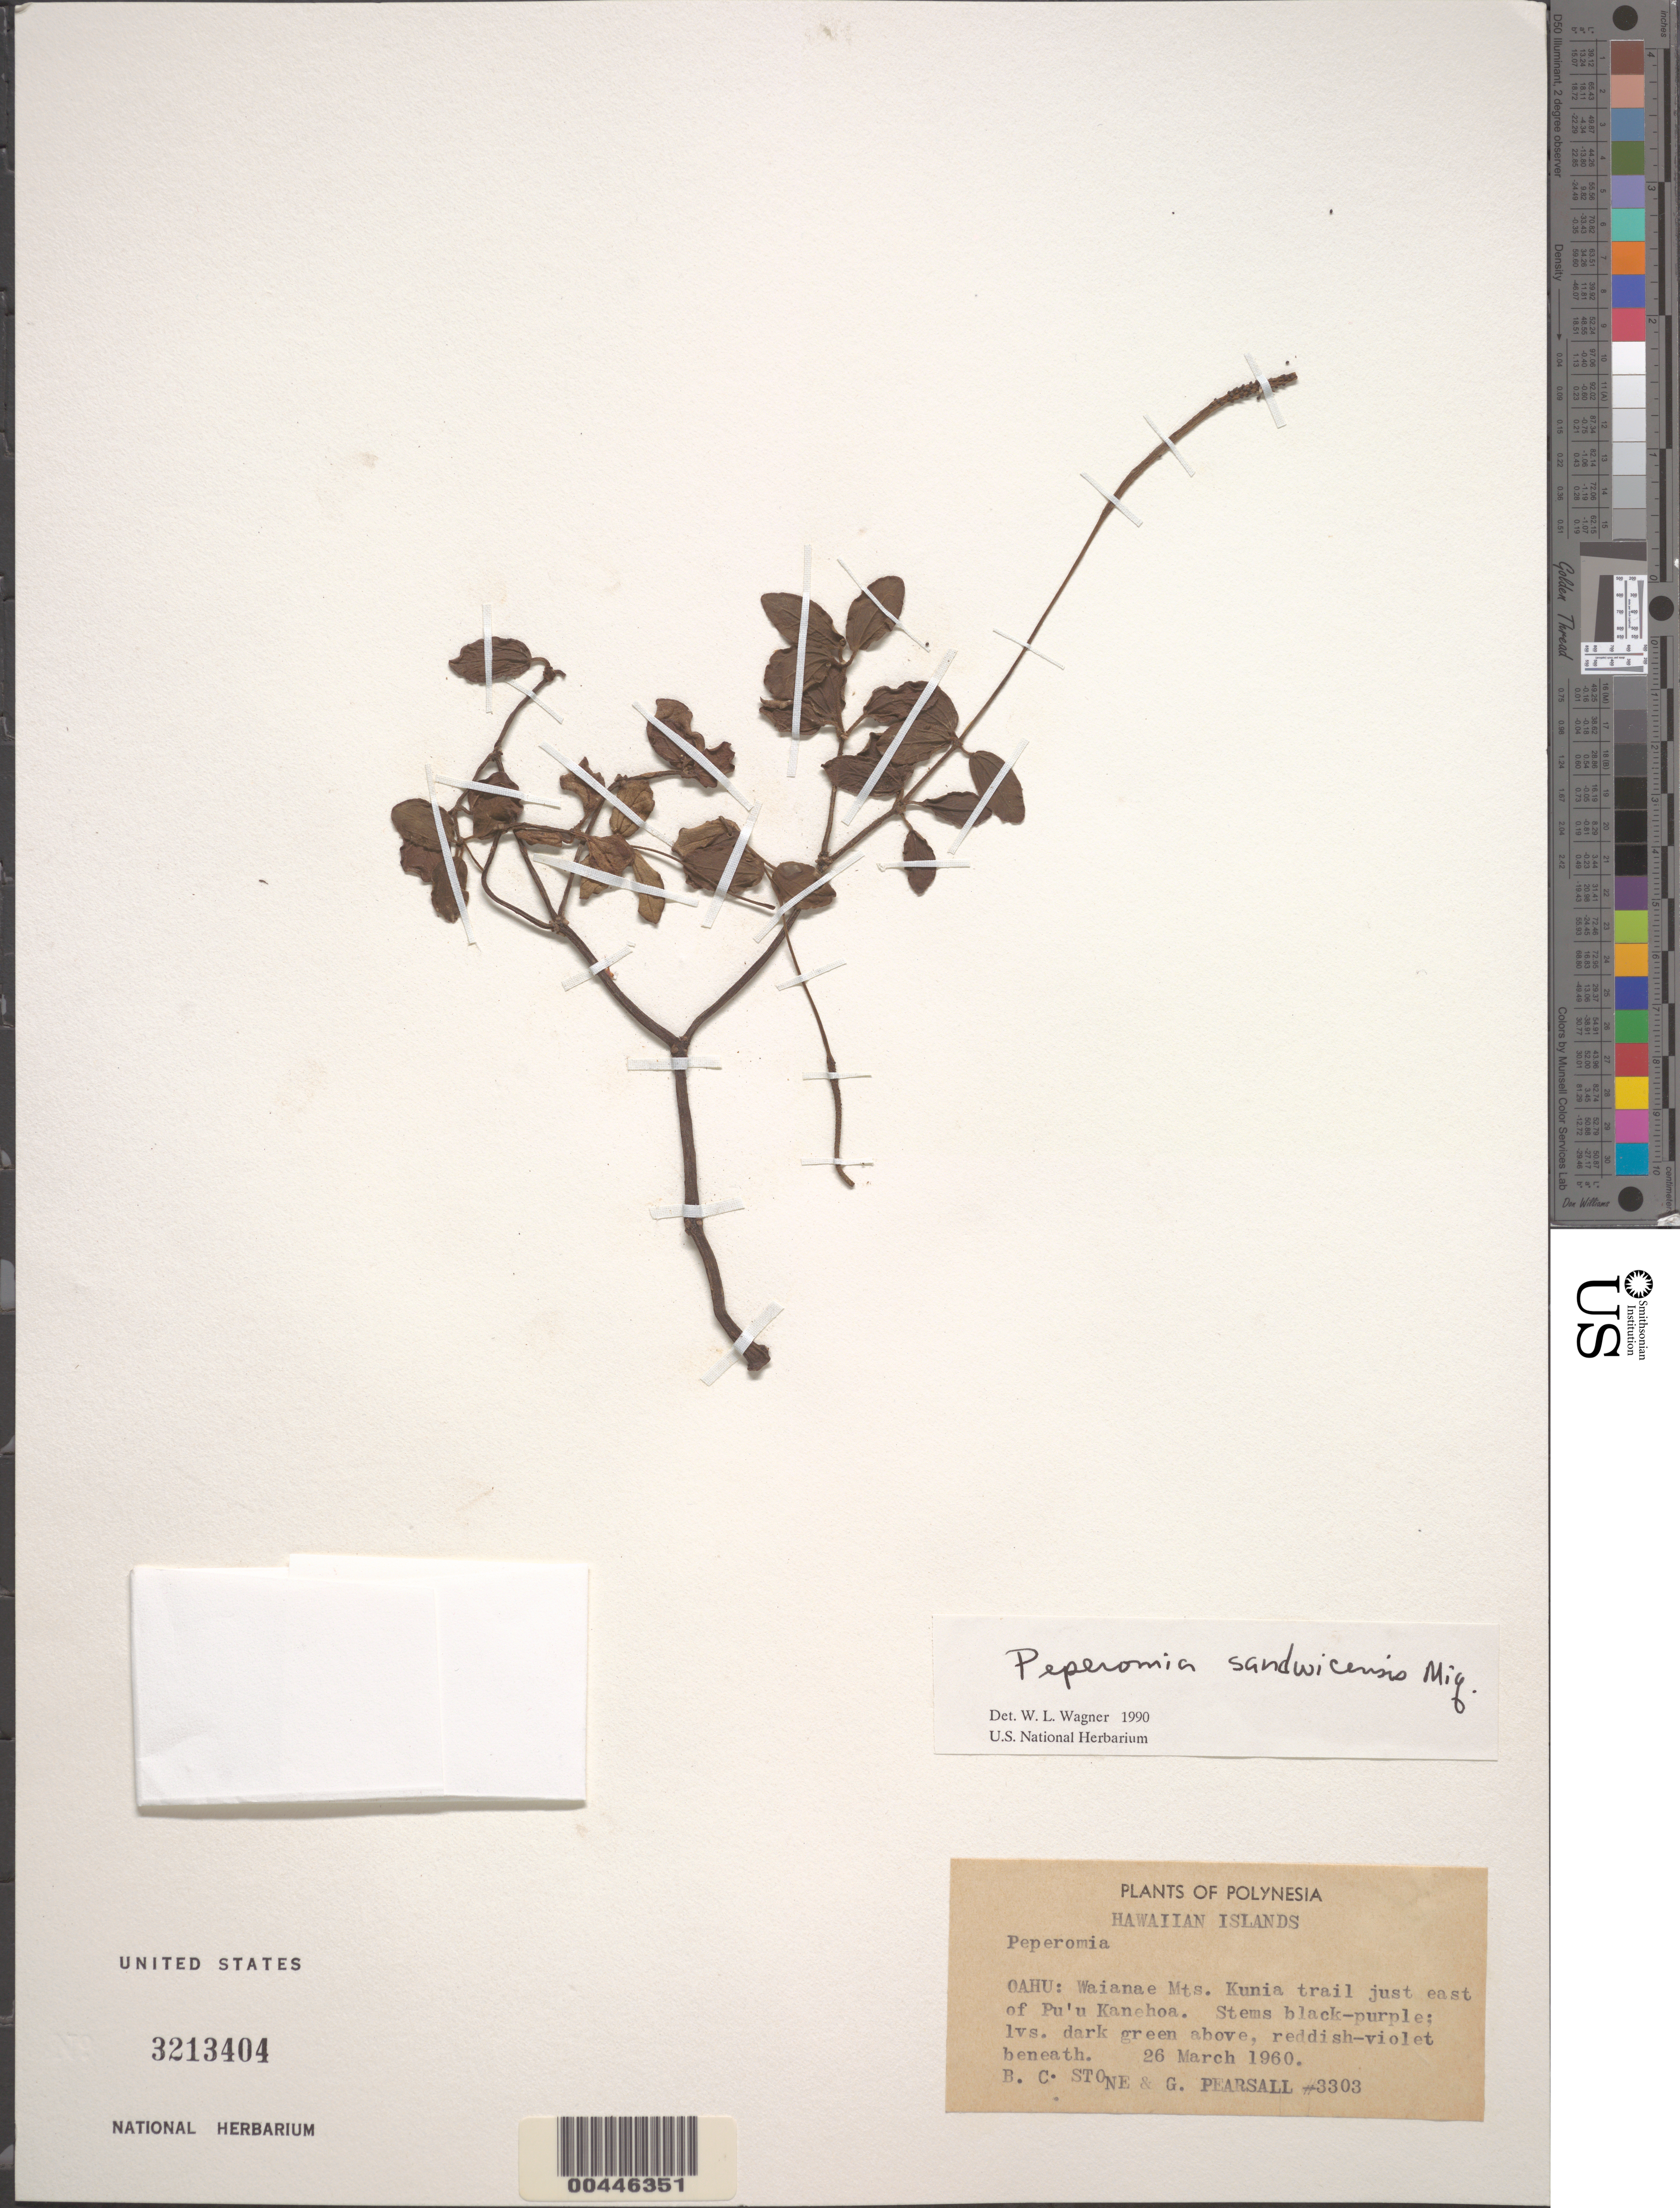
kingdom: Plantae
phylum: Tracheophyta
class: Magnoliopsida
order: Piperales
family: Piperaceae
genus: Peperomia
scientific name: Peperomia sandwicensis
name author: Miq.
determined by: Wagner, W. L., (BOT), Smithsonian Institution - National Museum of Natural History (UNITED STATES)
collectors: B. C. Stone & G. Pearsall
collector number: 3303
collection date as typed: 26 Mar 1960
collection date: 1960-03-26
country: United States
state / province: Hawaii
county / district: Honolulu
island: Oahu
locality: Waianae Mts, Kunia trail just E of Puu Kanehoa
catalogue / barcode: US 3213404